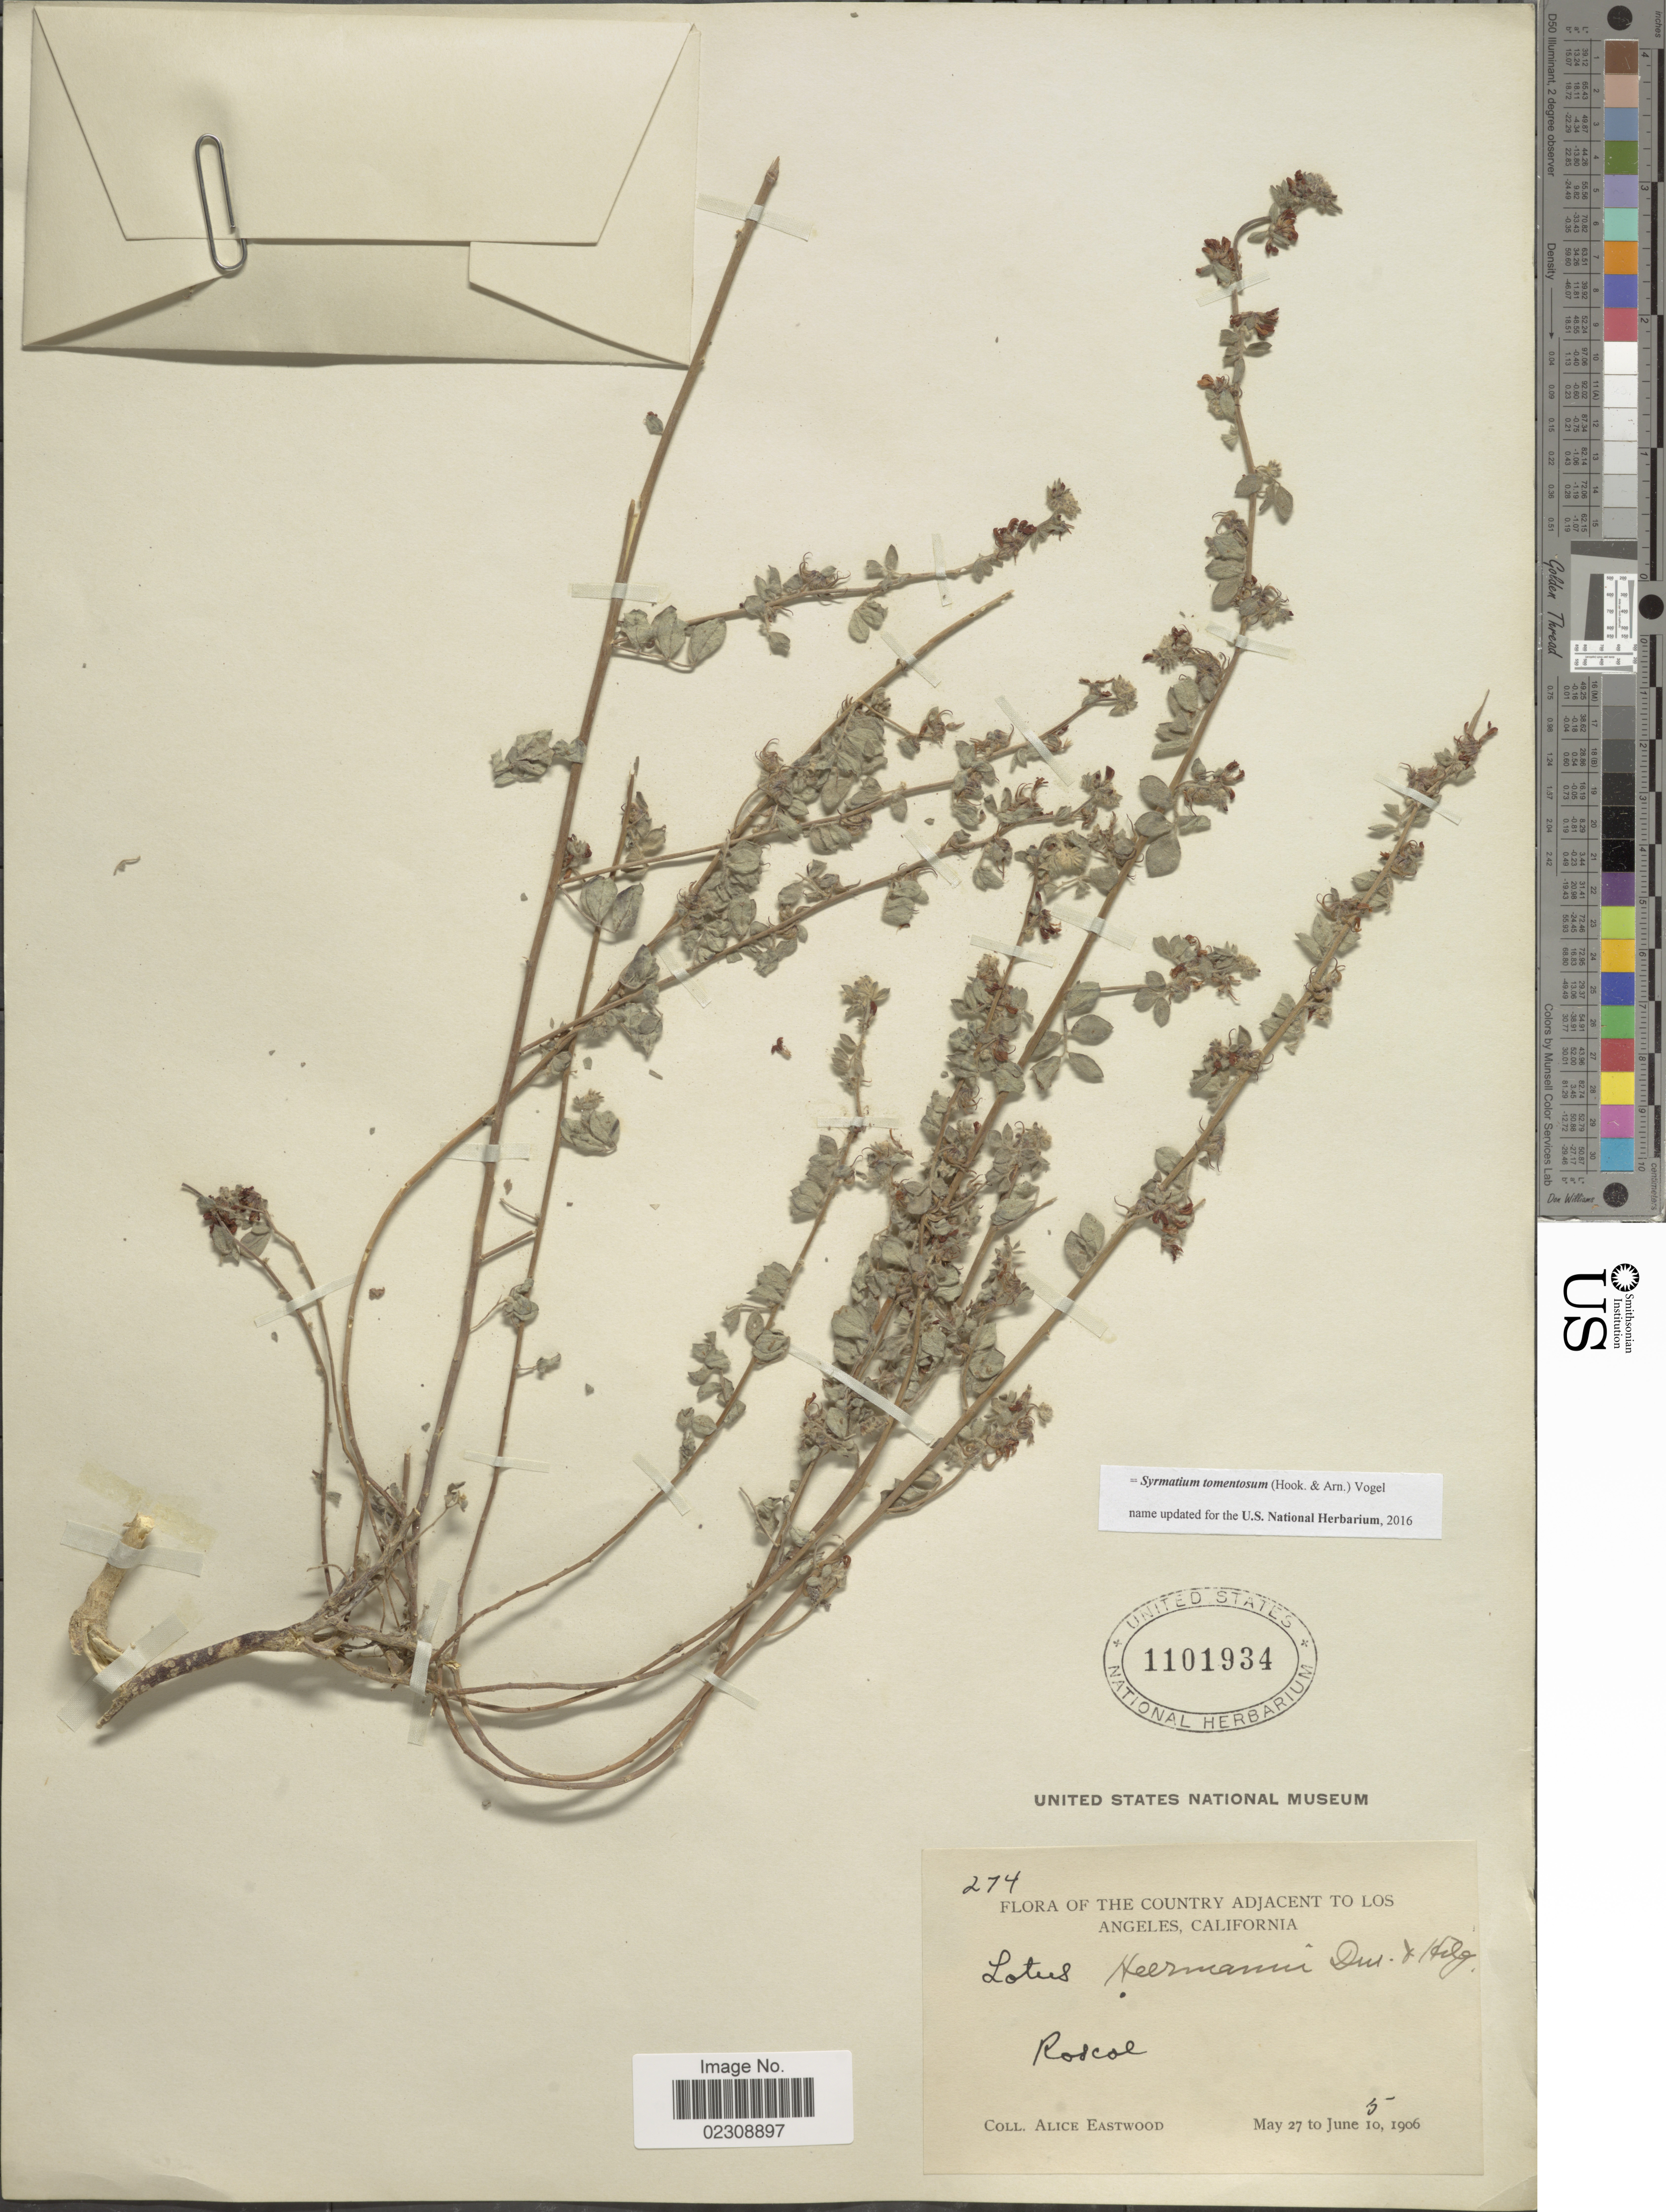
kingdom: Plantae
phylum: Tracheophyta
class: Magnoliopsida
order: Fabales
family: Fabaceae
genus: Syrmatium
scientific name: Syrmatium tomentosum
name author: (Hook. & Arn.) Vogel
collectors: A. Eastwood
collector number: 274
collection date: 1906-06-05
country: United States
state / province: California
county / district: Los Angeles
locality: Country adjacent to Los Angeles. Roscol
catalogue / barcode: US 1101934